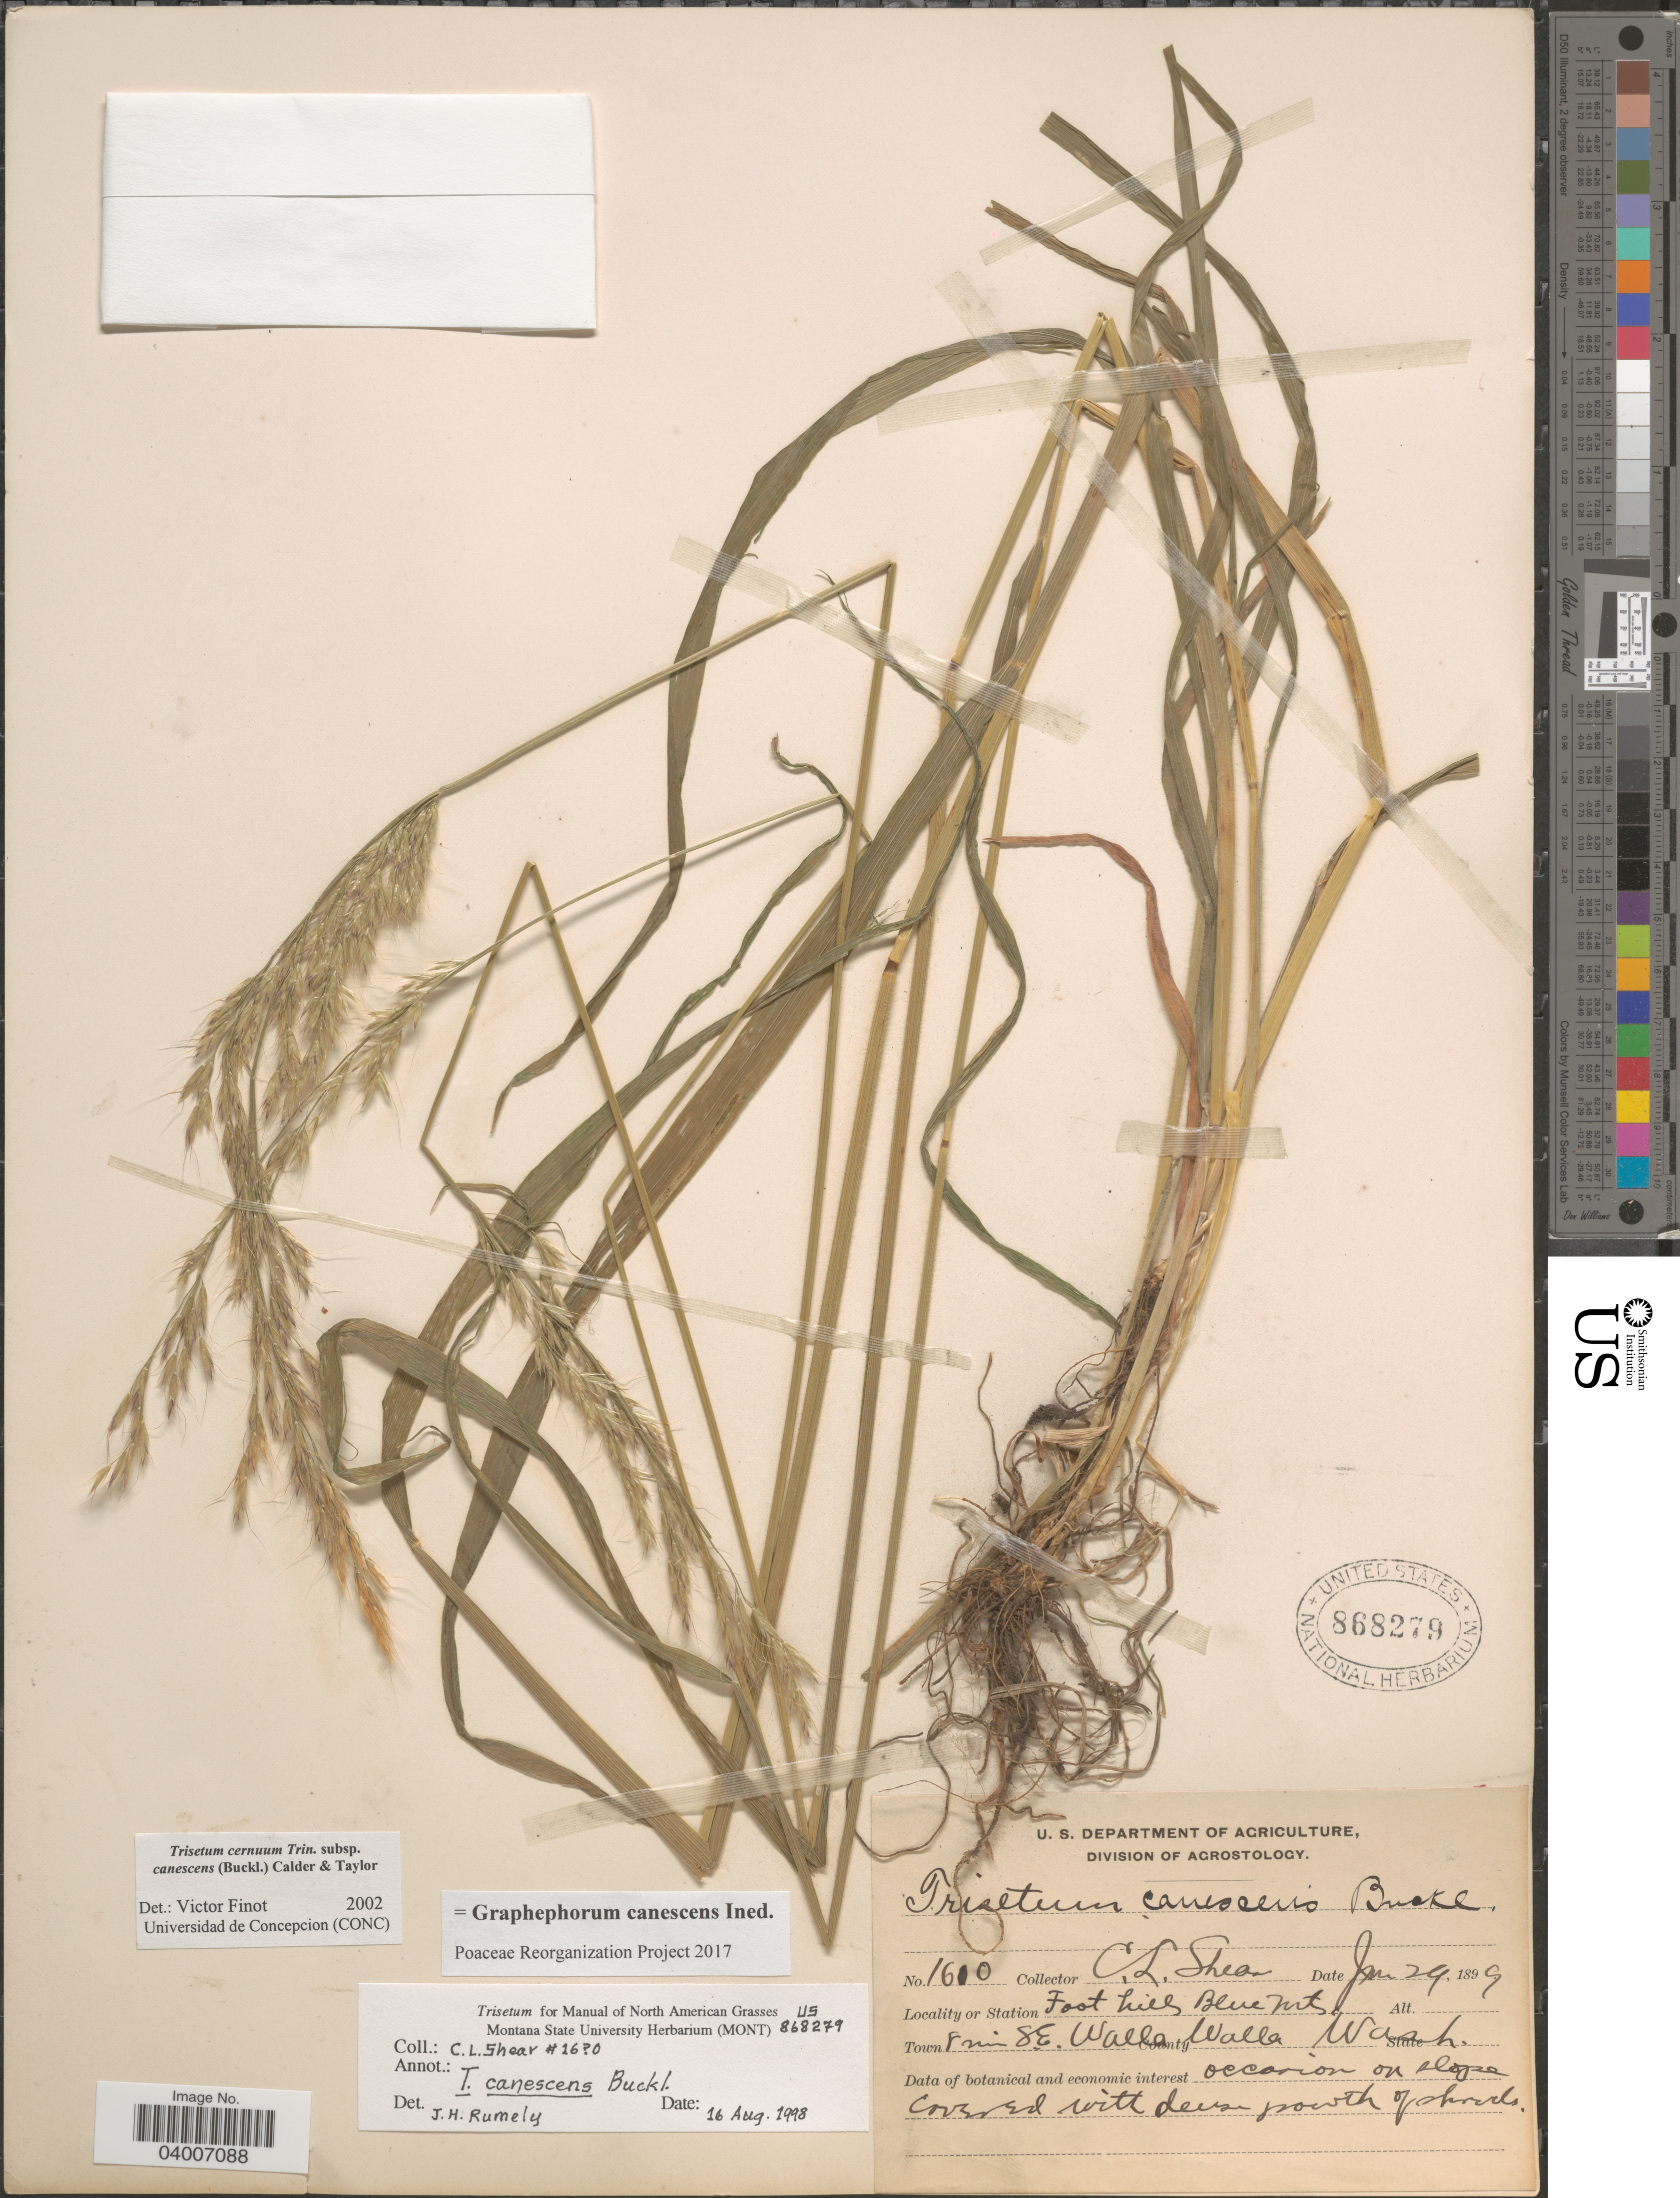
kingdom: Plantae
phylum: Tracheophyta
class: Liliopsida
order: Poales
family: Poaceae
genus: Graphephorum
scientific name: Graphephorum canescens ined.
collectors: C. L. Shear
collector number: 1610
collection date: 1899-01-29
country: United States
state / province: Washington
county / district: Walla Walla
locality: Station Foothills Blue Mts. Town 8 mi. S.E. Walla Walla.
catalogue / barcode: US 868279